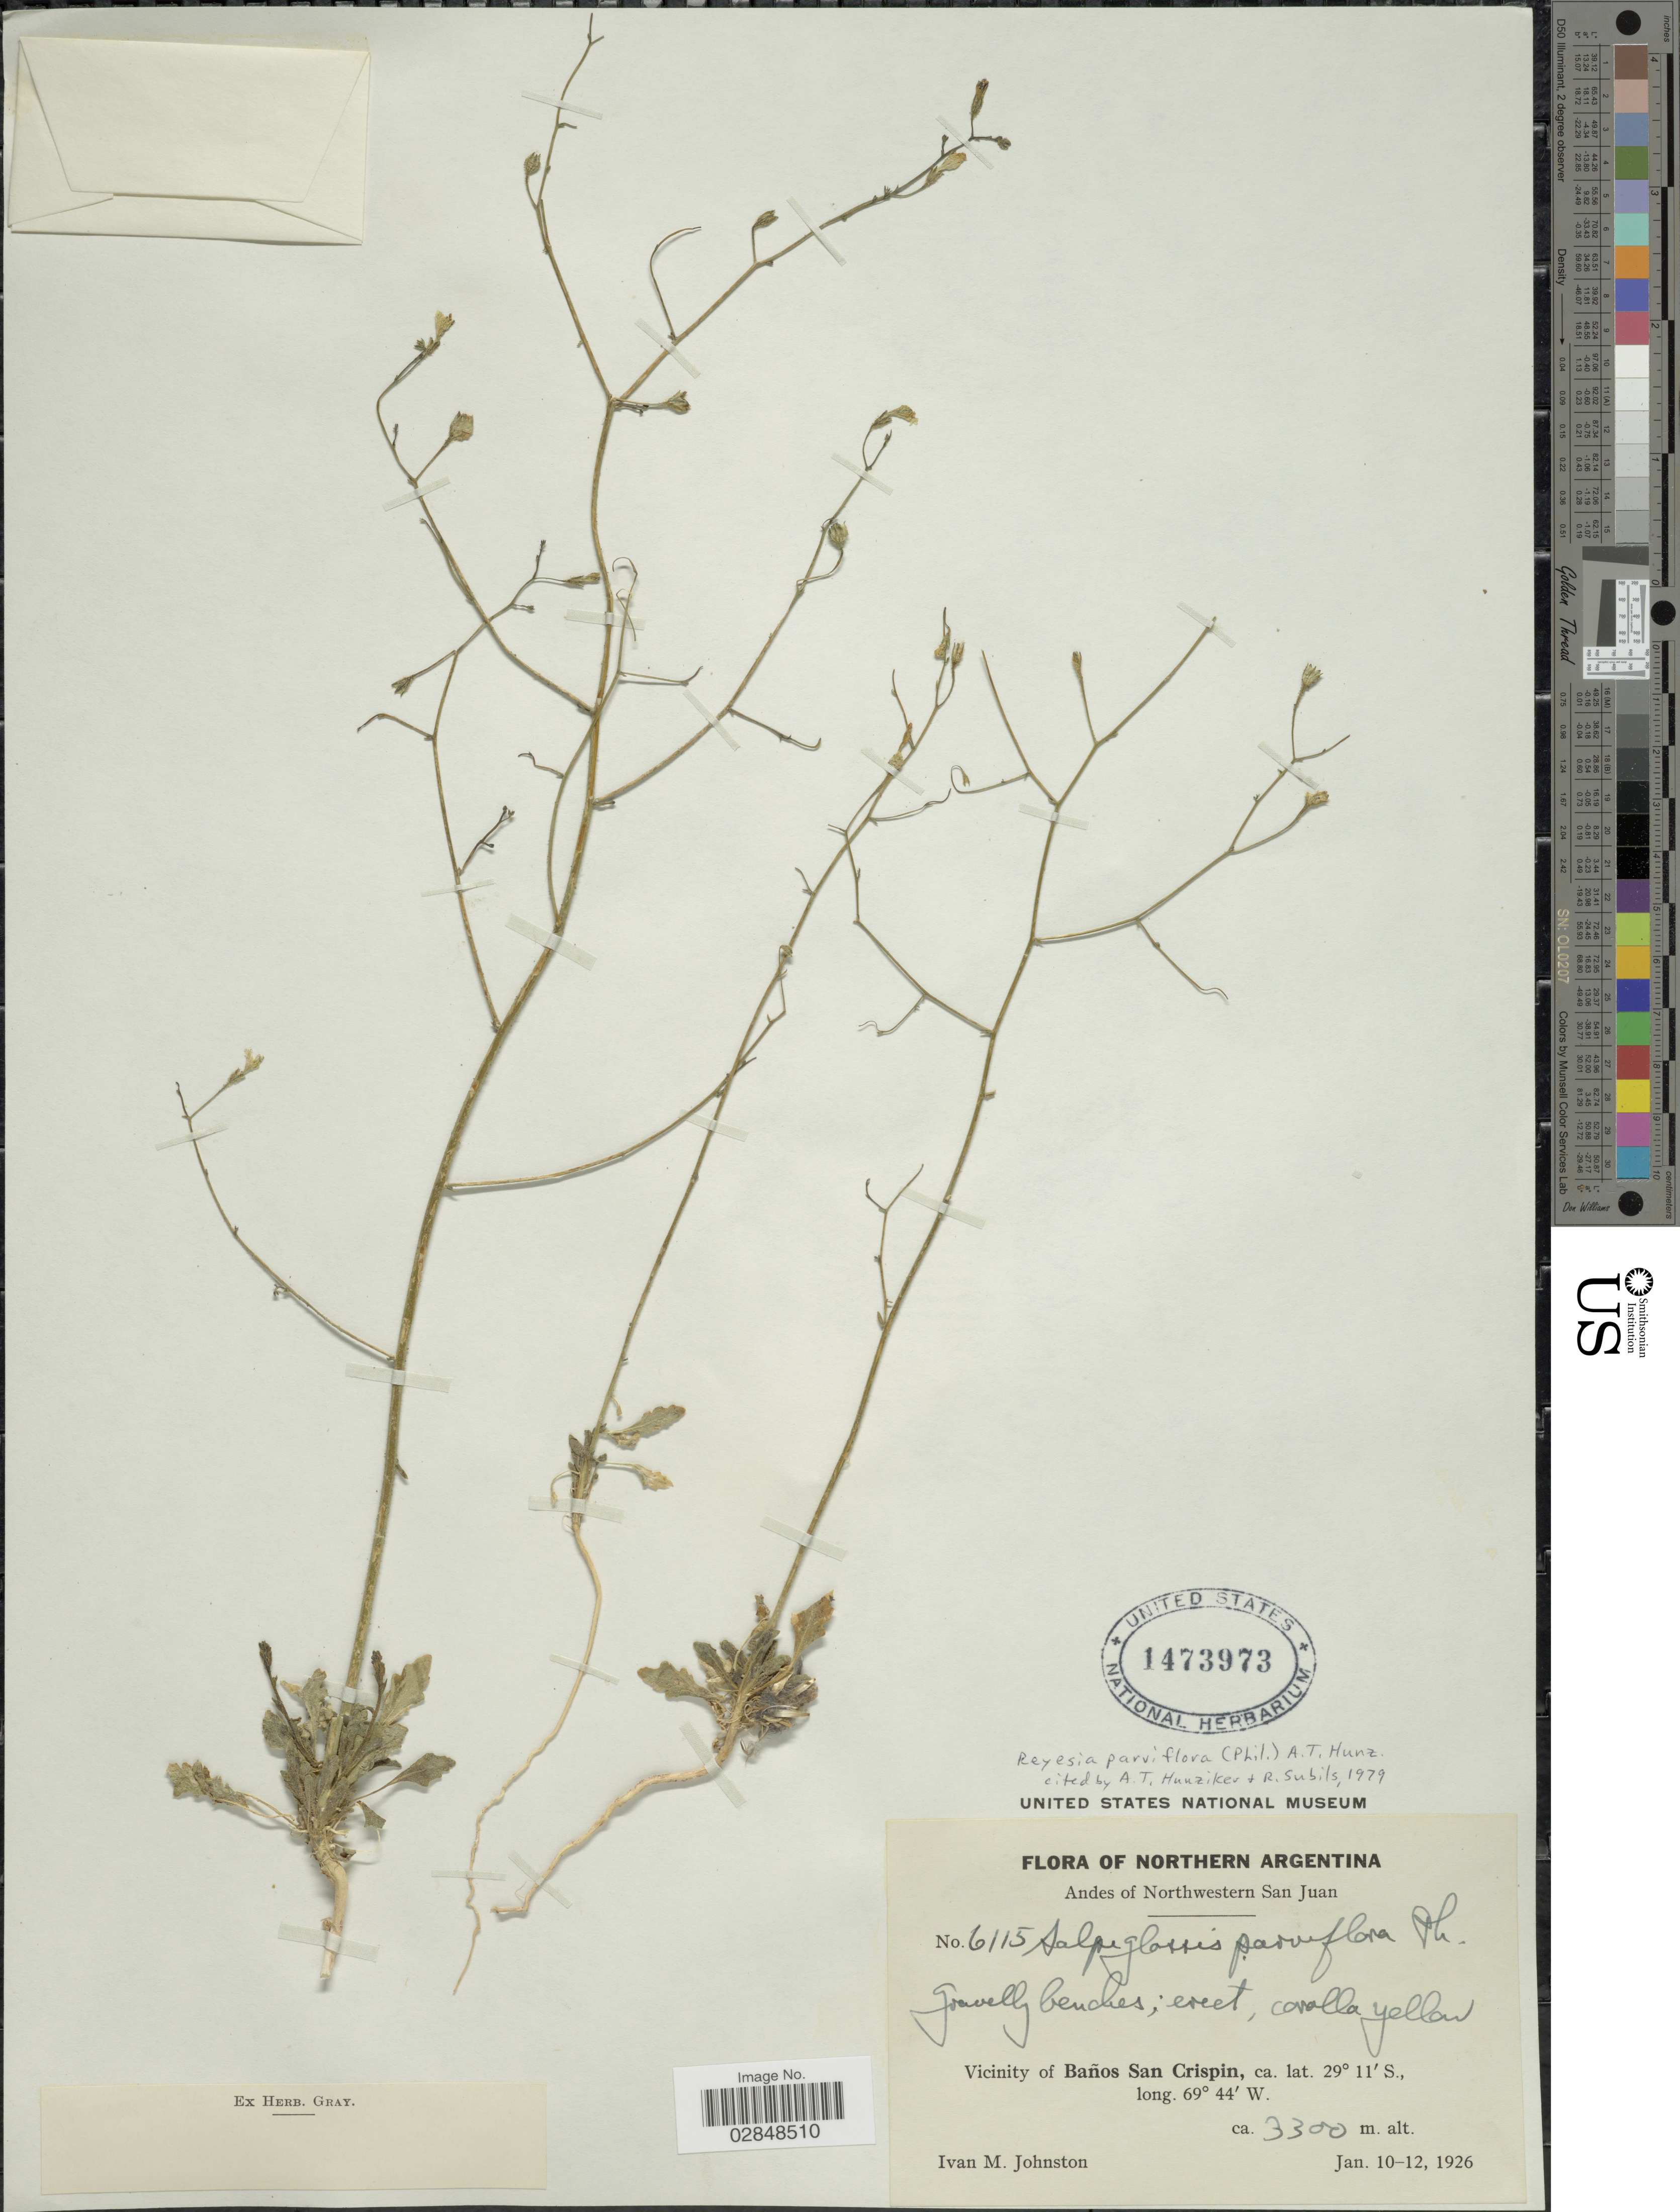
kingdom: Plantae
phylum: Tracheophyta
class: Magnoliopsida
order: Solanales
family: Solanaceae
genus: Reyesia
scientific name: Reyesia parviflora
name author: (Phil.) Hunz.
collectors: I.M. Johnston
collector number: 6115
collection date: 1926-01-10/1926-01-12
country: Argentina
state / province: San Juan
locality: Northern Argentina. Andes of Northwestern San Juan. Vicinity of Baños San Crispin.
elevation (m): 3300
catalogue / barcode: US 1473973